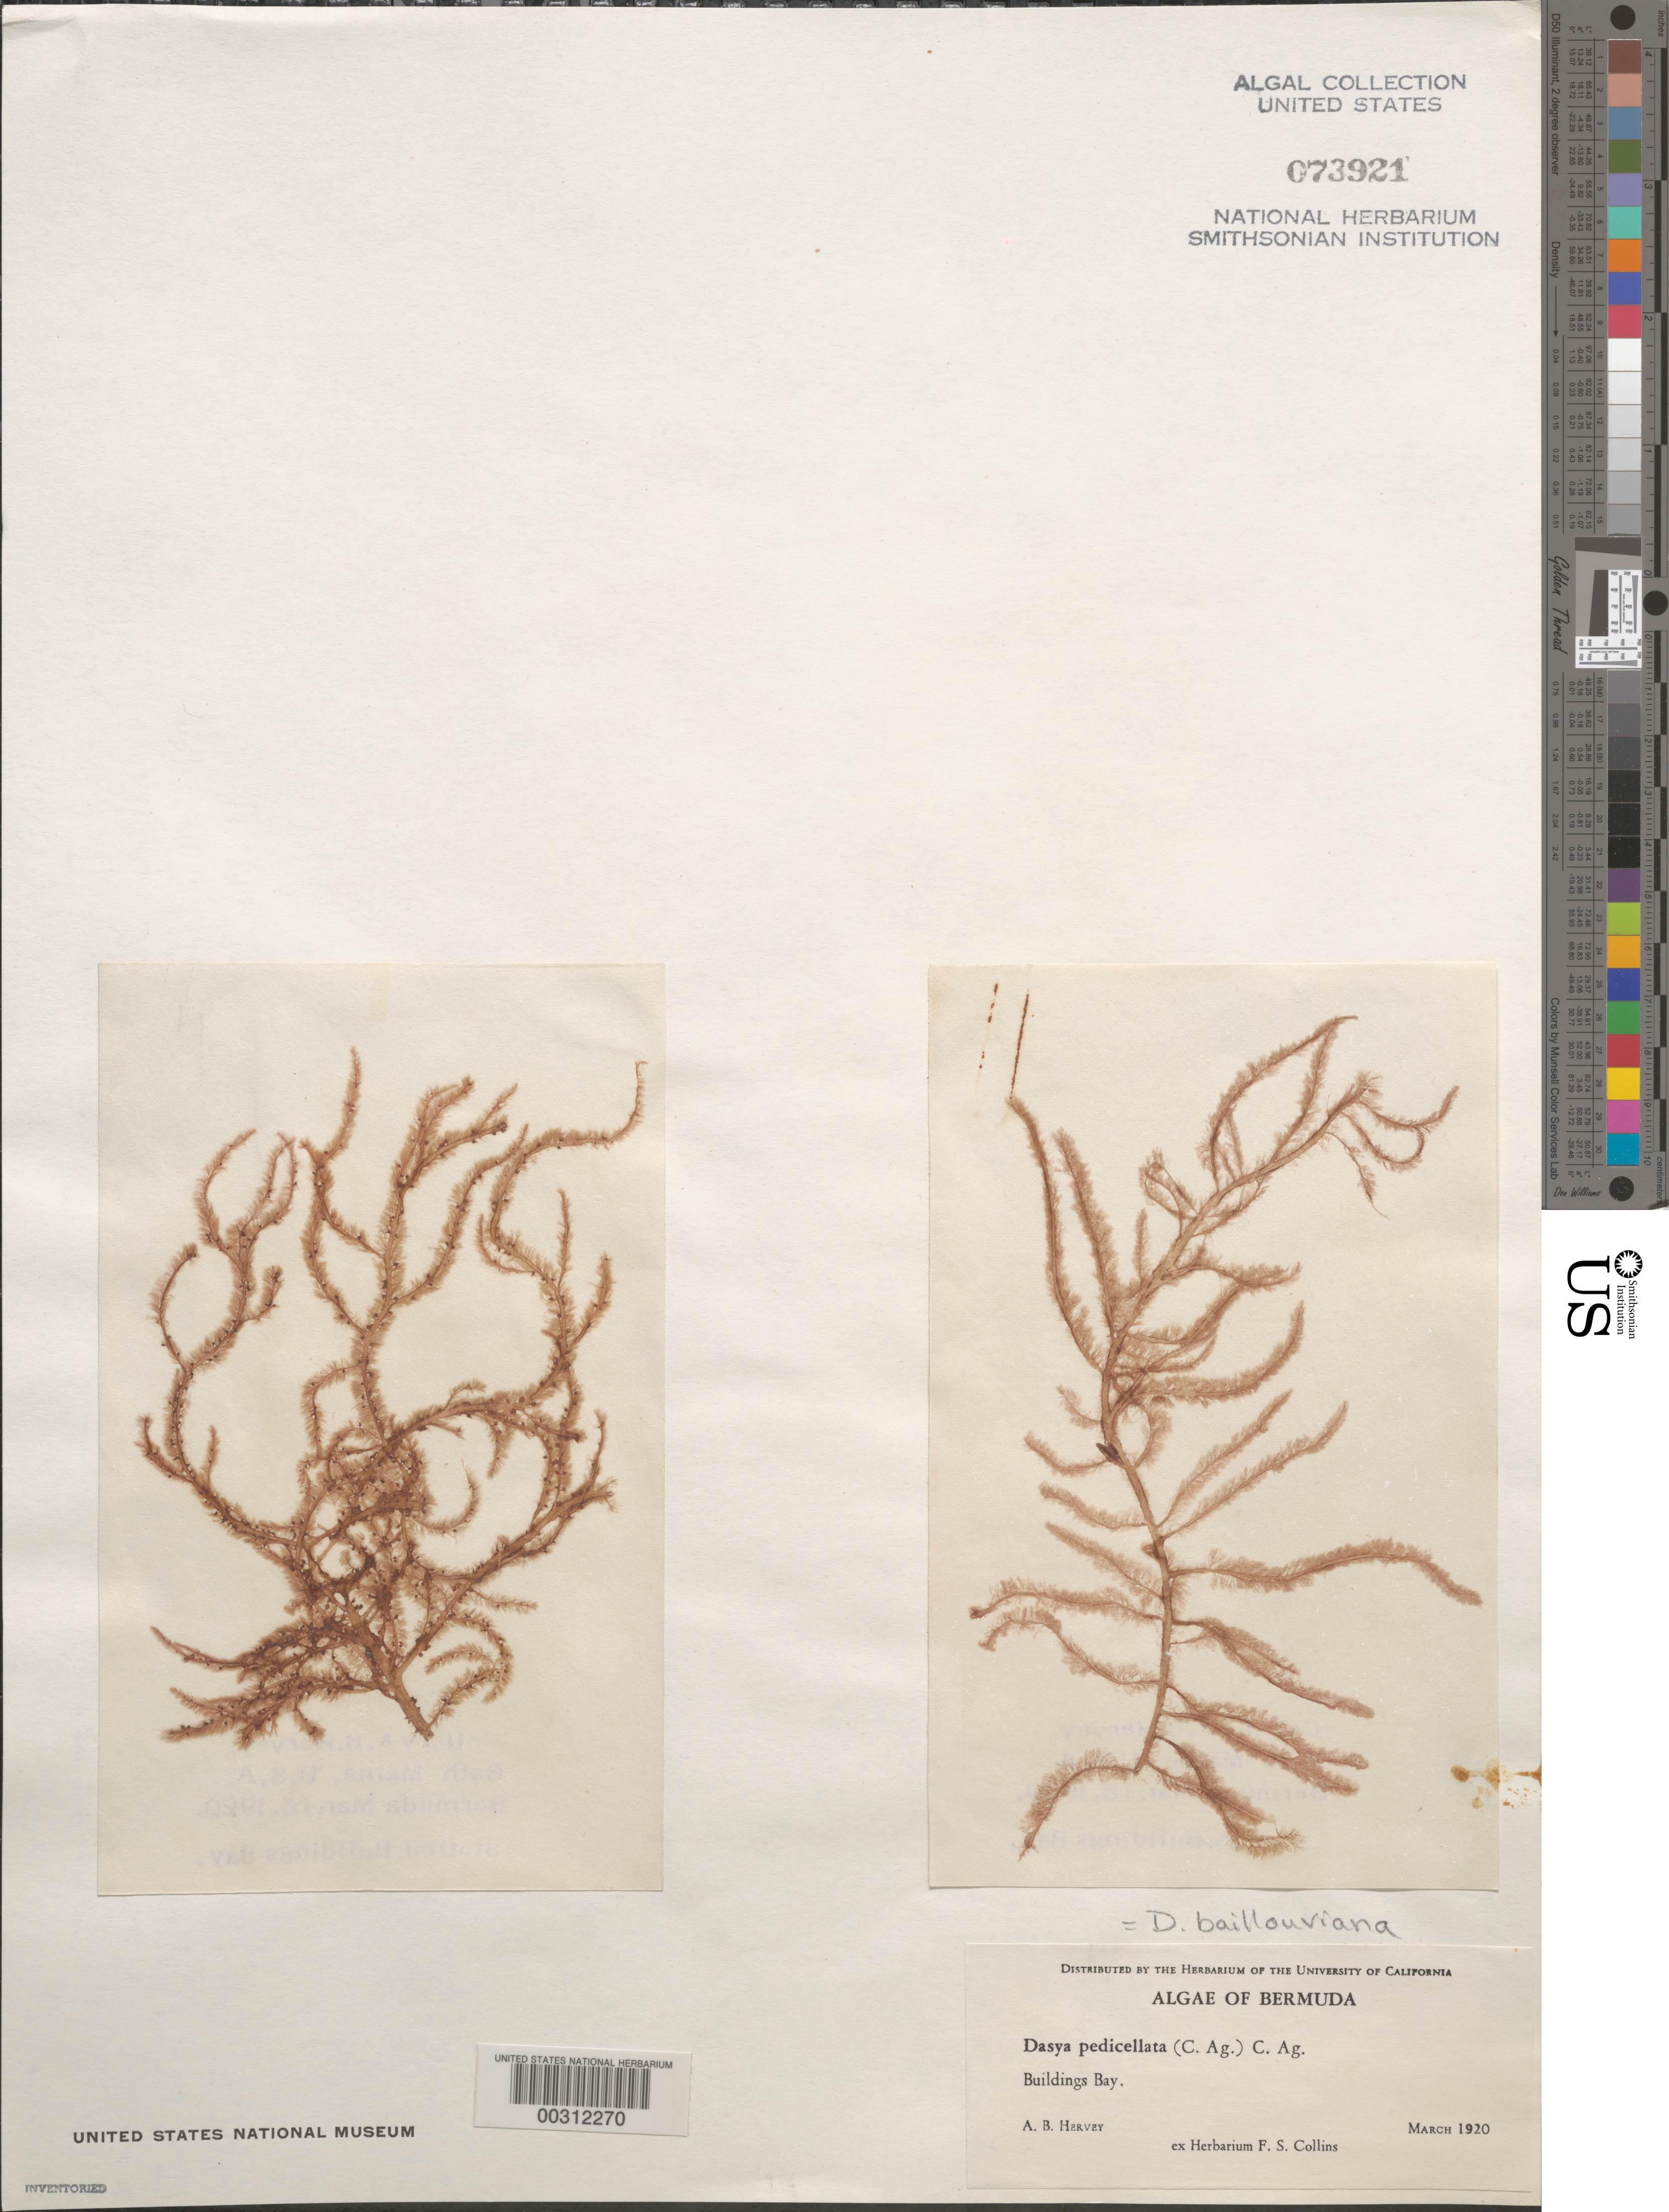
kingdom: Plantae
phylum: Rhodophyta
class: Florideophyceae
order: Ceramiales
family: Dasyaceae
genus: Dasya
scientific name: Dasya pedicellata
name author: (C. Agardh) C. Agardh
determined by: Algae name updating Project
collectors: A. B. Hervey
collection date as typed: Mar 1920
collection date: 1920-03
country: Bermuda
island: St. George's Island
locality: Buildings Bay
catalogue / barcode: US 73921